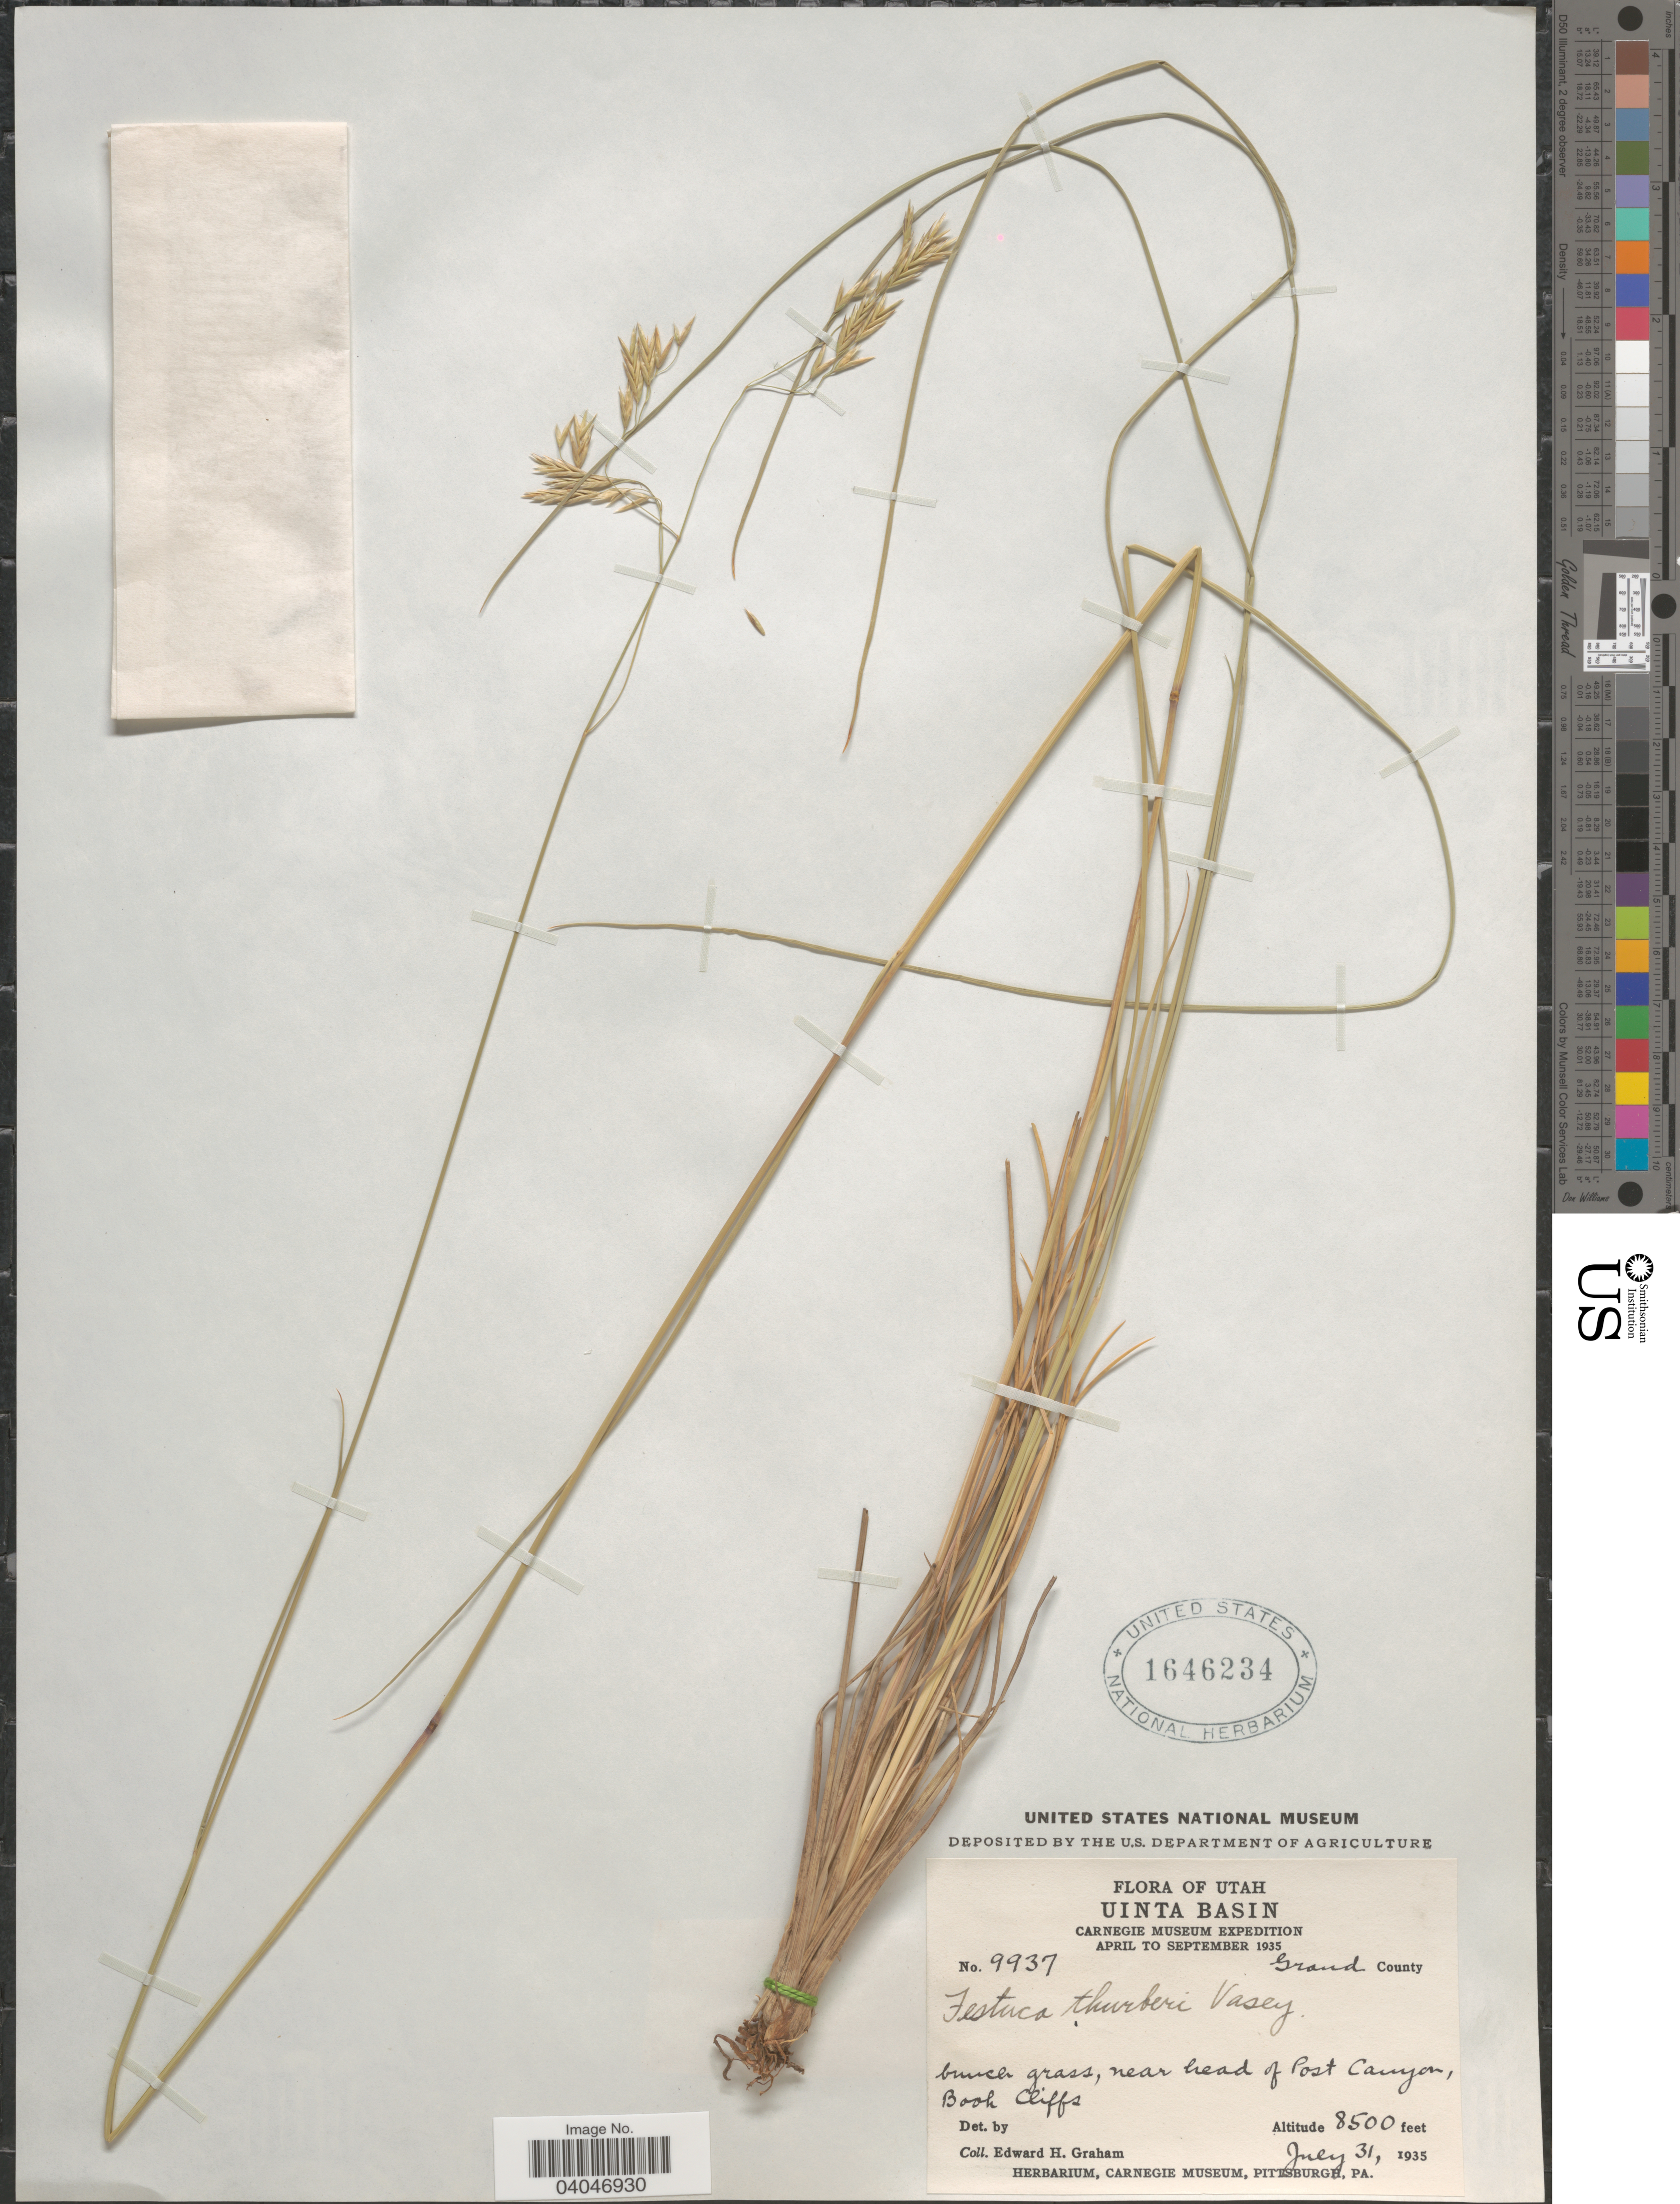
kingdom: Plantae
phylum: Tracheophyta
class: Liliopsida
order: Poales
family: Poaceae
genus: Festuca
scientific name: Festuca thurberi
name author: Vasey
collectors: E. H. Graham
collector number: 9937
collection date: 1935-07-31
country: United States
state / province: Utah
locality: Uinta Basin. Grand County. Near head of Post Canyon, Book Cliffs.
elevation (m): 2591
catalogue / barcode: US 1646234